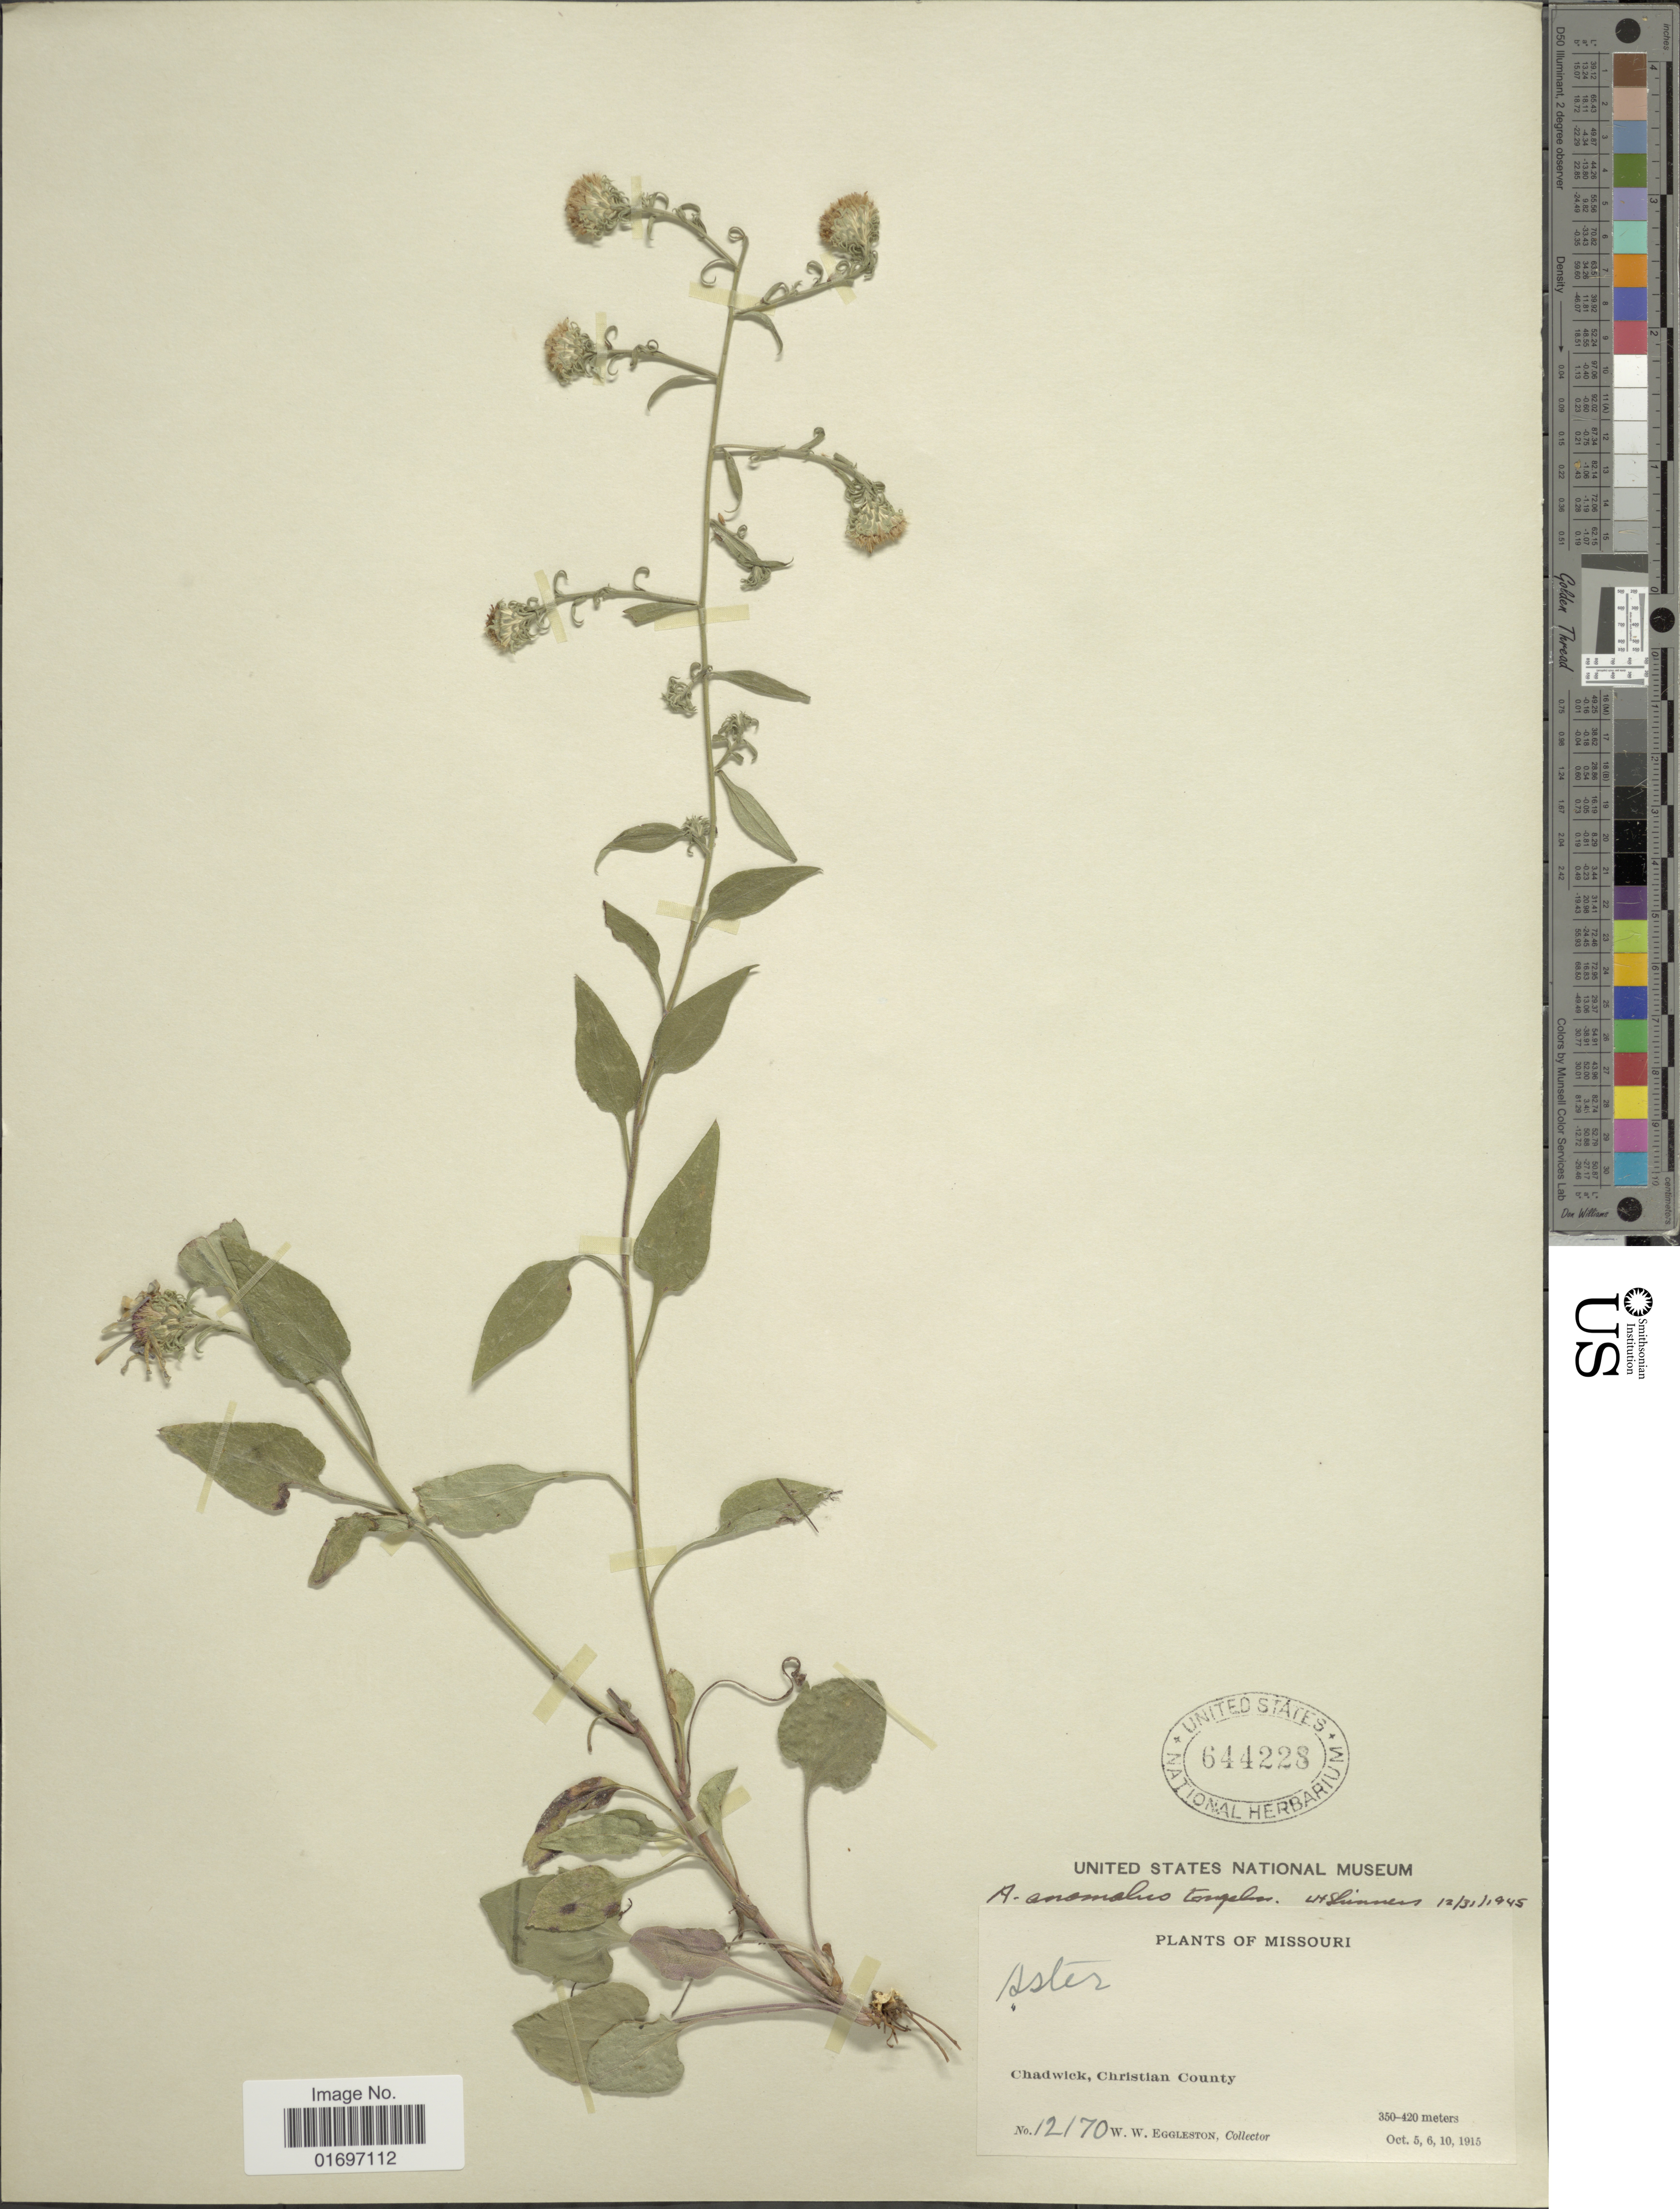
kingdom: Plantae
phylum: Tracheophyta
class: Magnoliopsida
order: Asterales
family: Asteraceae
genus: Symphyotrichum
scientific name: Symphyotrichum anomalum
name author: (Engelm.) G.L. Nesom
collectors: W. W. Eggleston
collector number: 12170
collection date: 1915-10-05/1915-10-10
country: United States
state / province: Missouri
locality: Missouri. Chadwick, Christian County.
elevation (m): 350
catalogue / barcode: US 644228